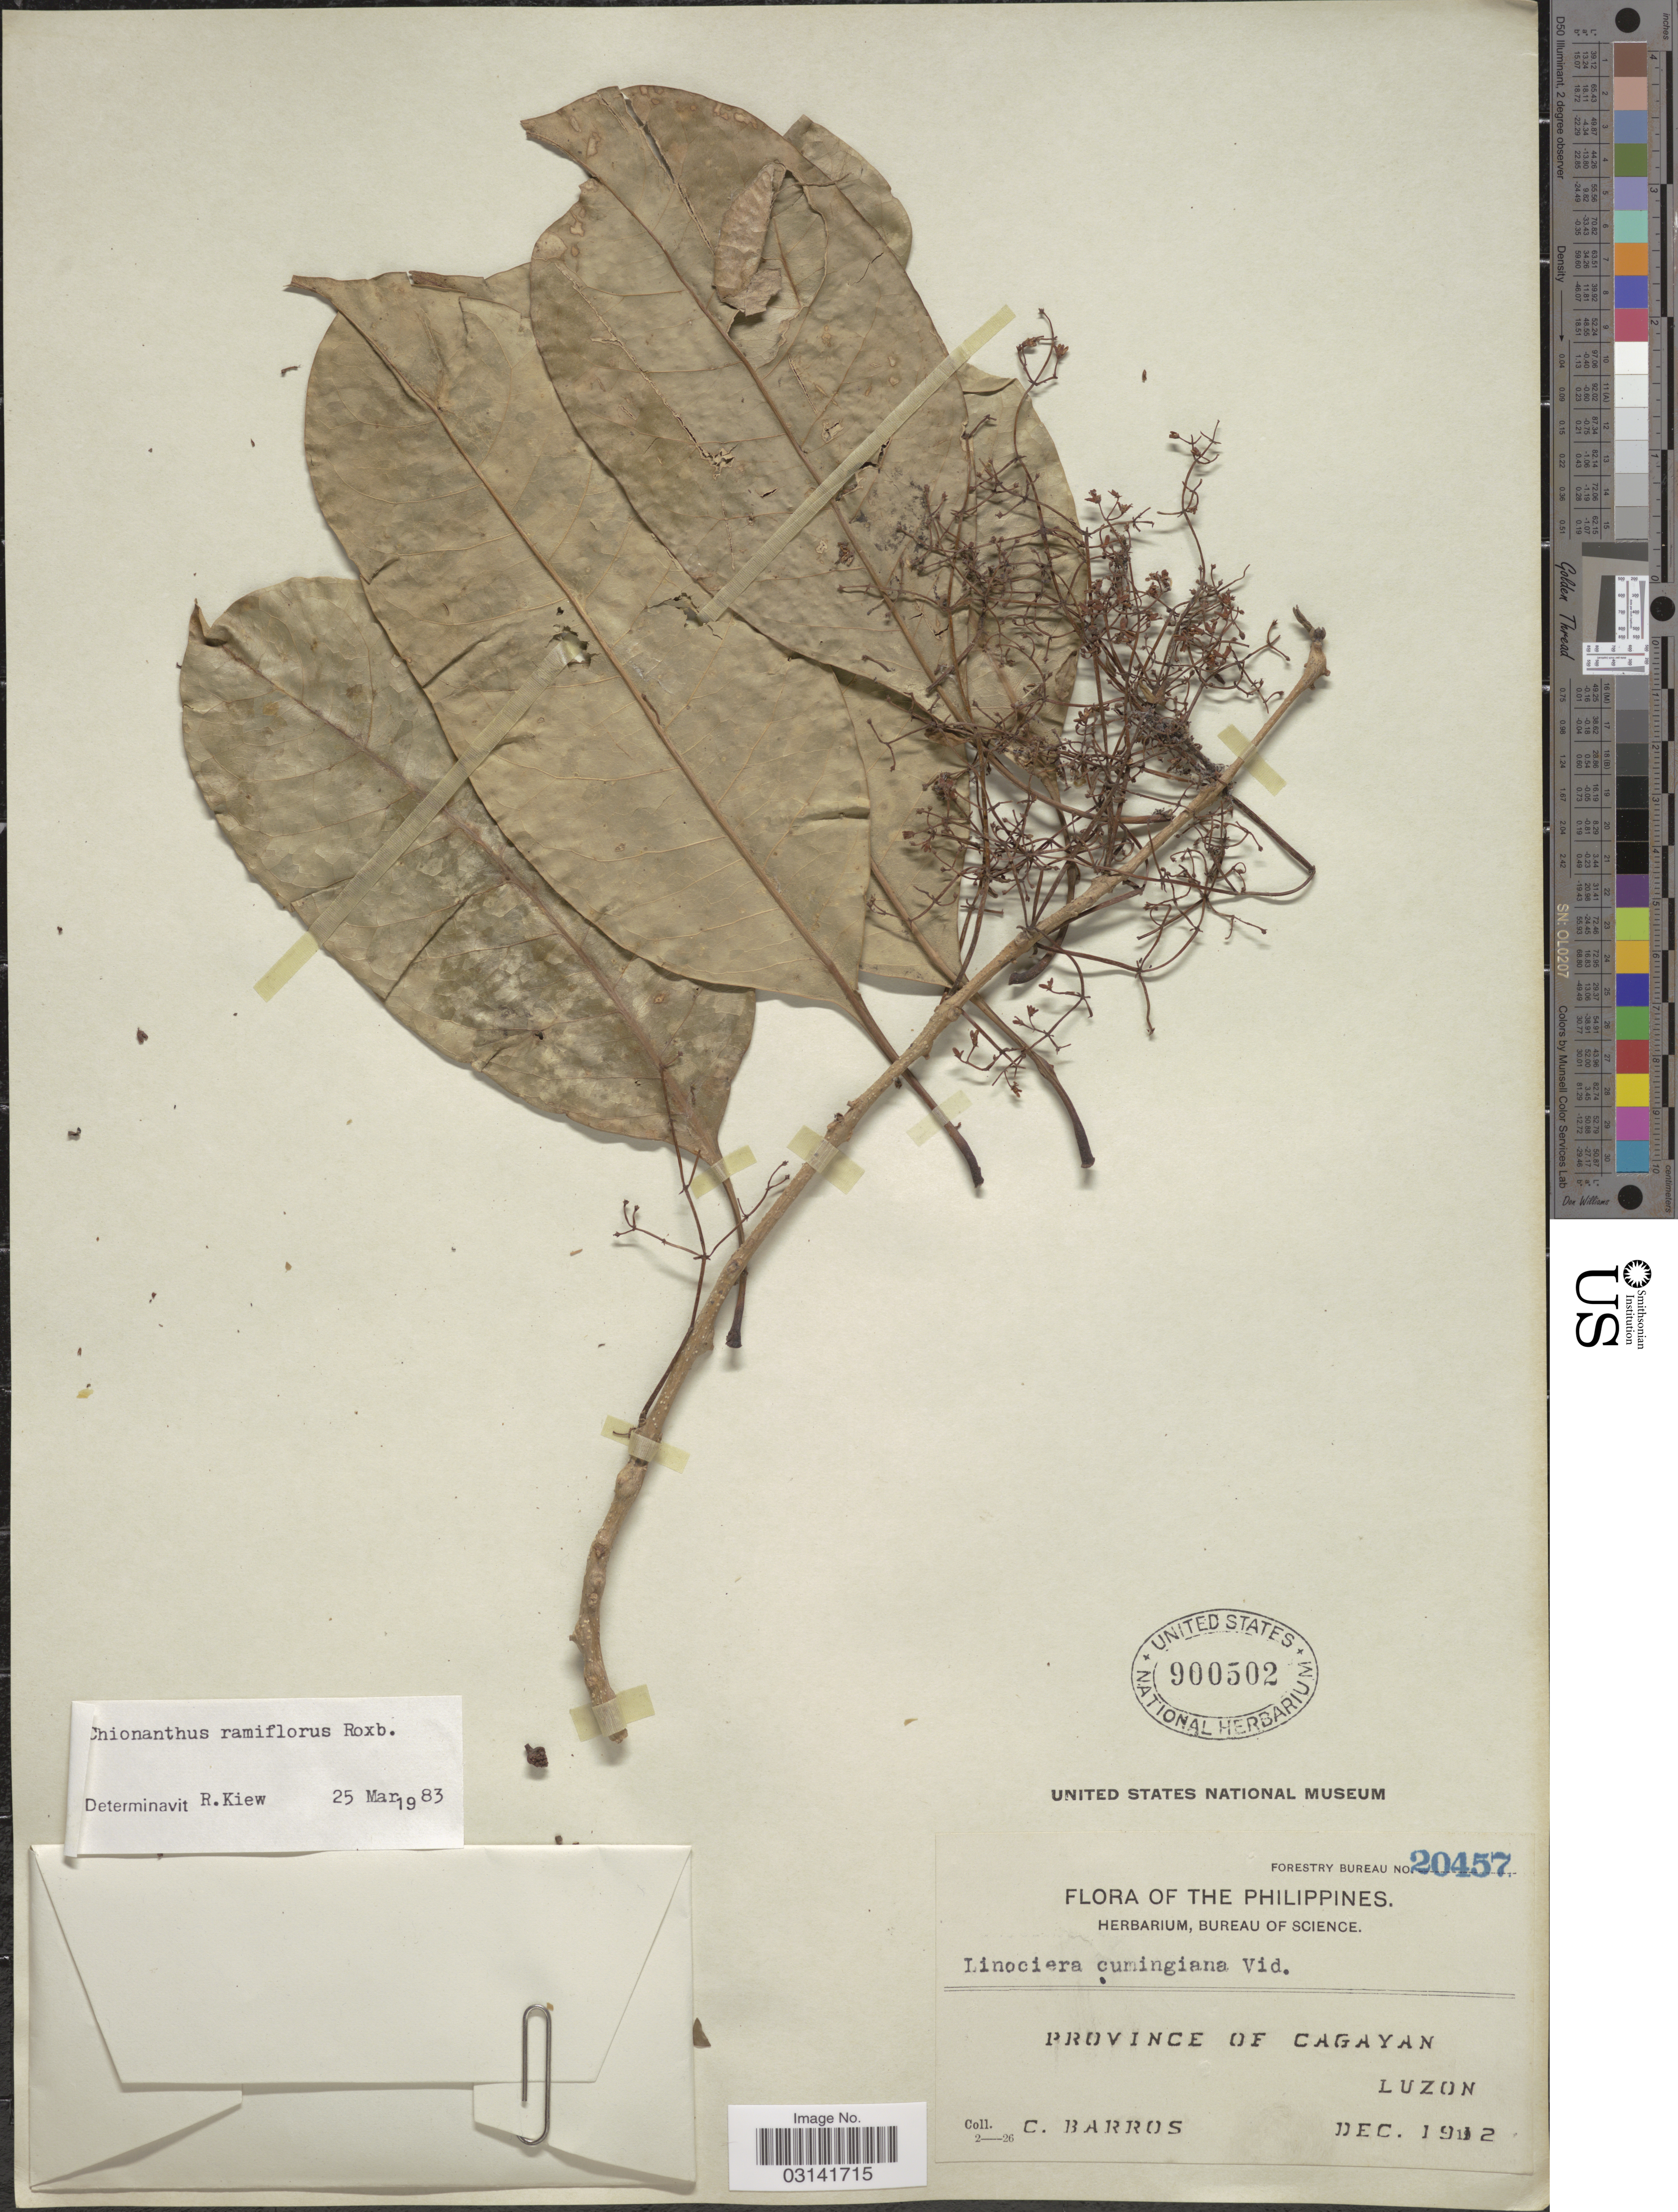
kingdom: Plantae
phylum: Tracheophyta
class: Magnoliopsida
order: Lamiales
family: Oleaceae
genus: Chionanthus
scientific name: Chionanthus ramiflorus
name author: Roxb.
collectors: C. Barros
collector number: Forestry Bureau 20457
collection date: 1912-12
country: Philippines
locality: Province of Cagayan. Luzon.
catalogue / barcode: US 900502